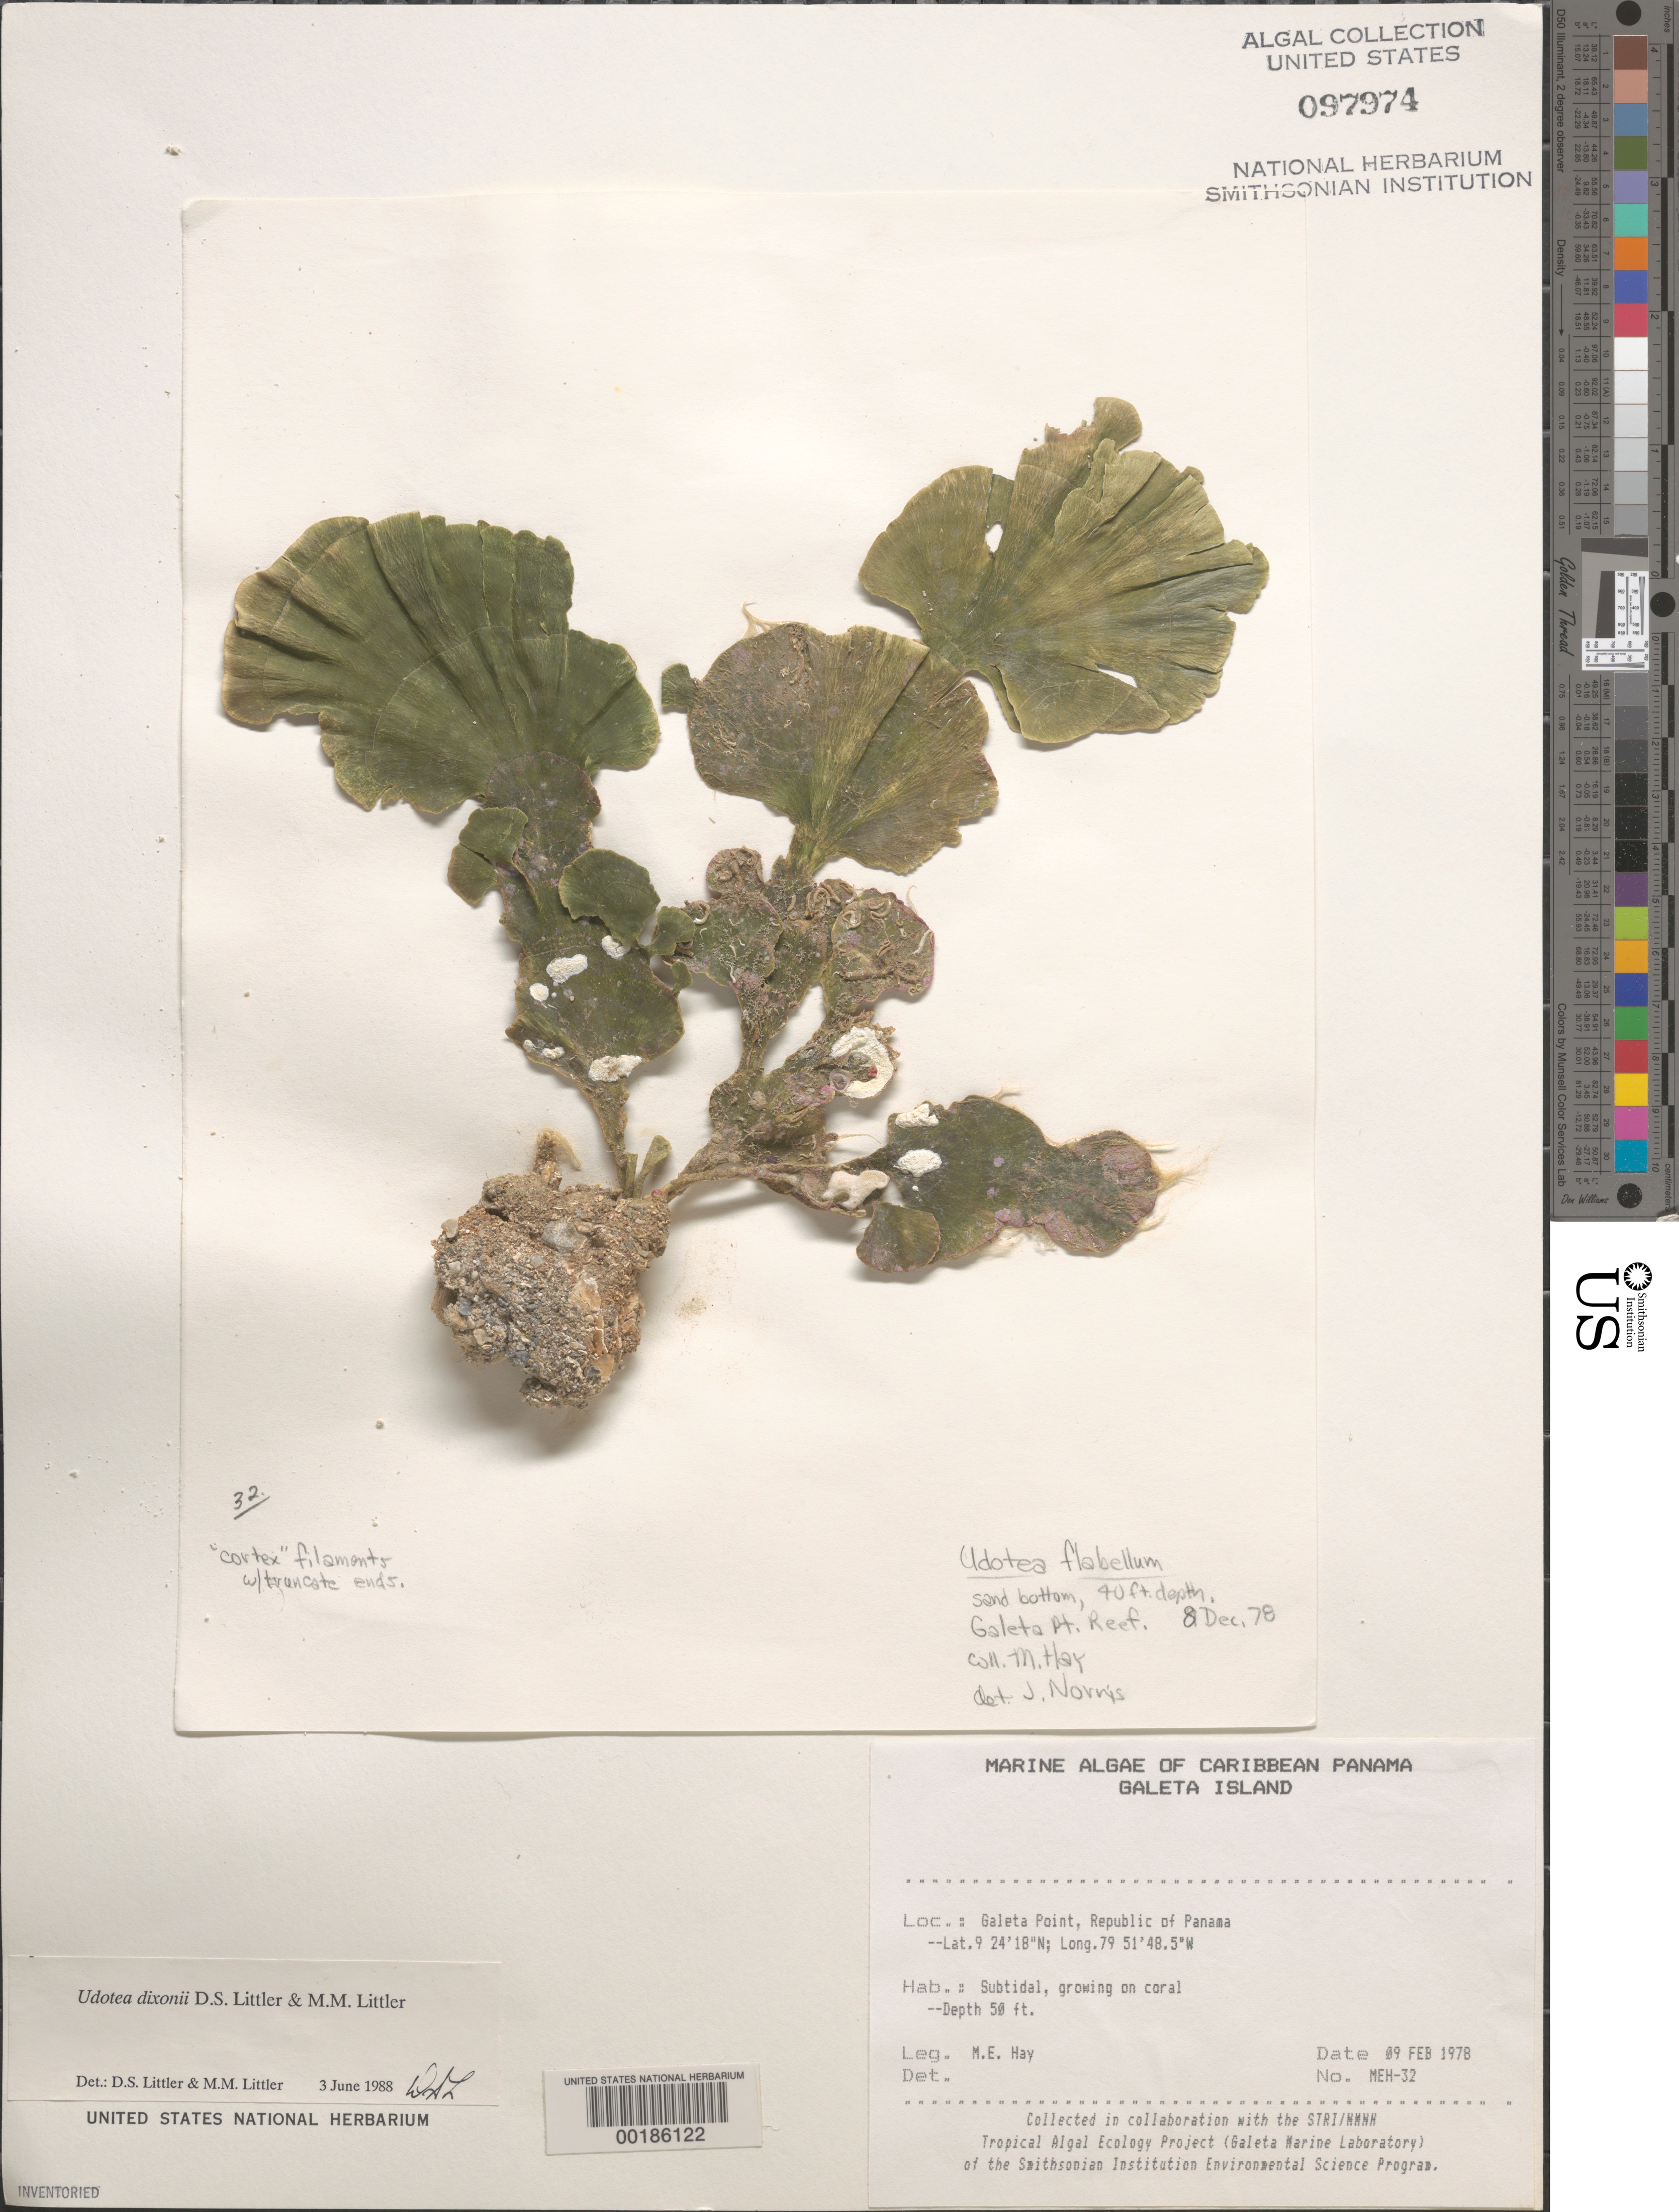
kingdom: Plantae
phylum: Chlorophyta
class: Ulvophyceae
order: Bryopsidales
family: Udoteaceae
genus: Udotea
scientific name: Udotea dixonii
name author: D.S. Littler & Littler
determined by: Littler, D. S.; Littler, M. M.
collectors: M. E. Hay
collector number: MEH-32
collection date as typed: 09 Feb 1978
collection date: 1978-02-09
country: Panama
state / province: Colón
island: Galeta Island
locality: Galeta Point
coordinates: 9 24' 18" N, 79 51' 48.5" W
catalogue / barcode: US 97974